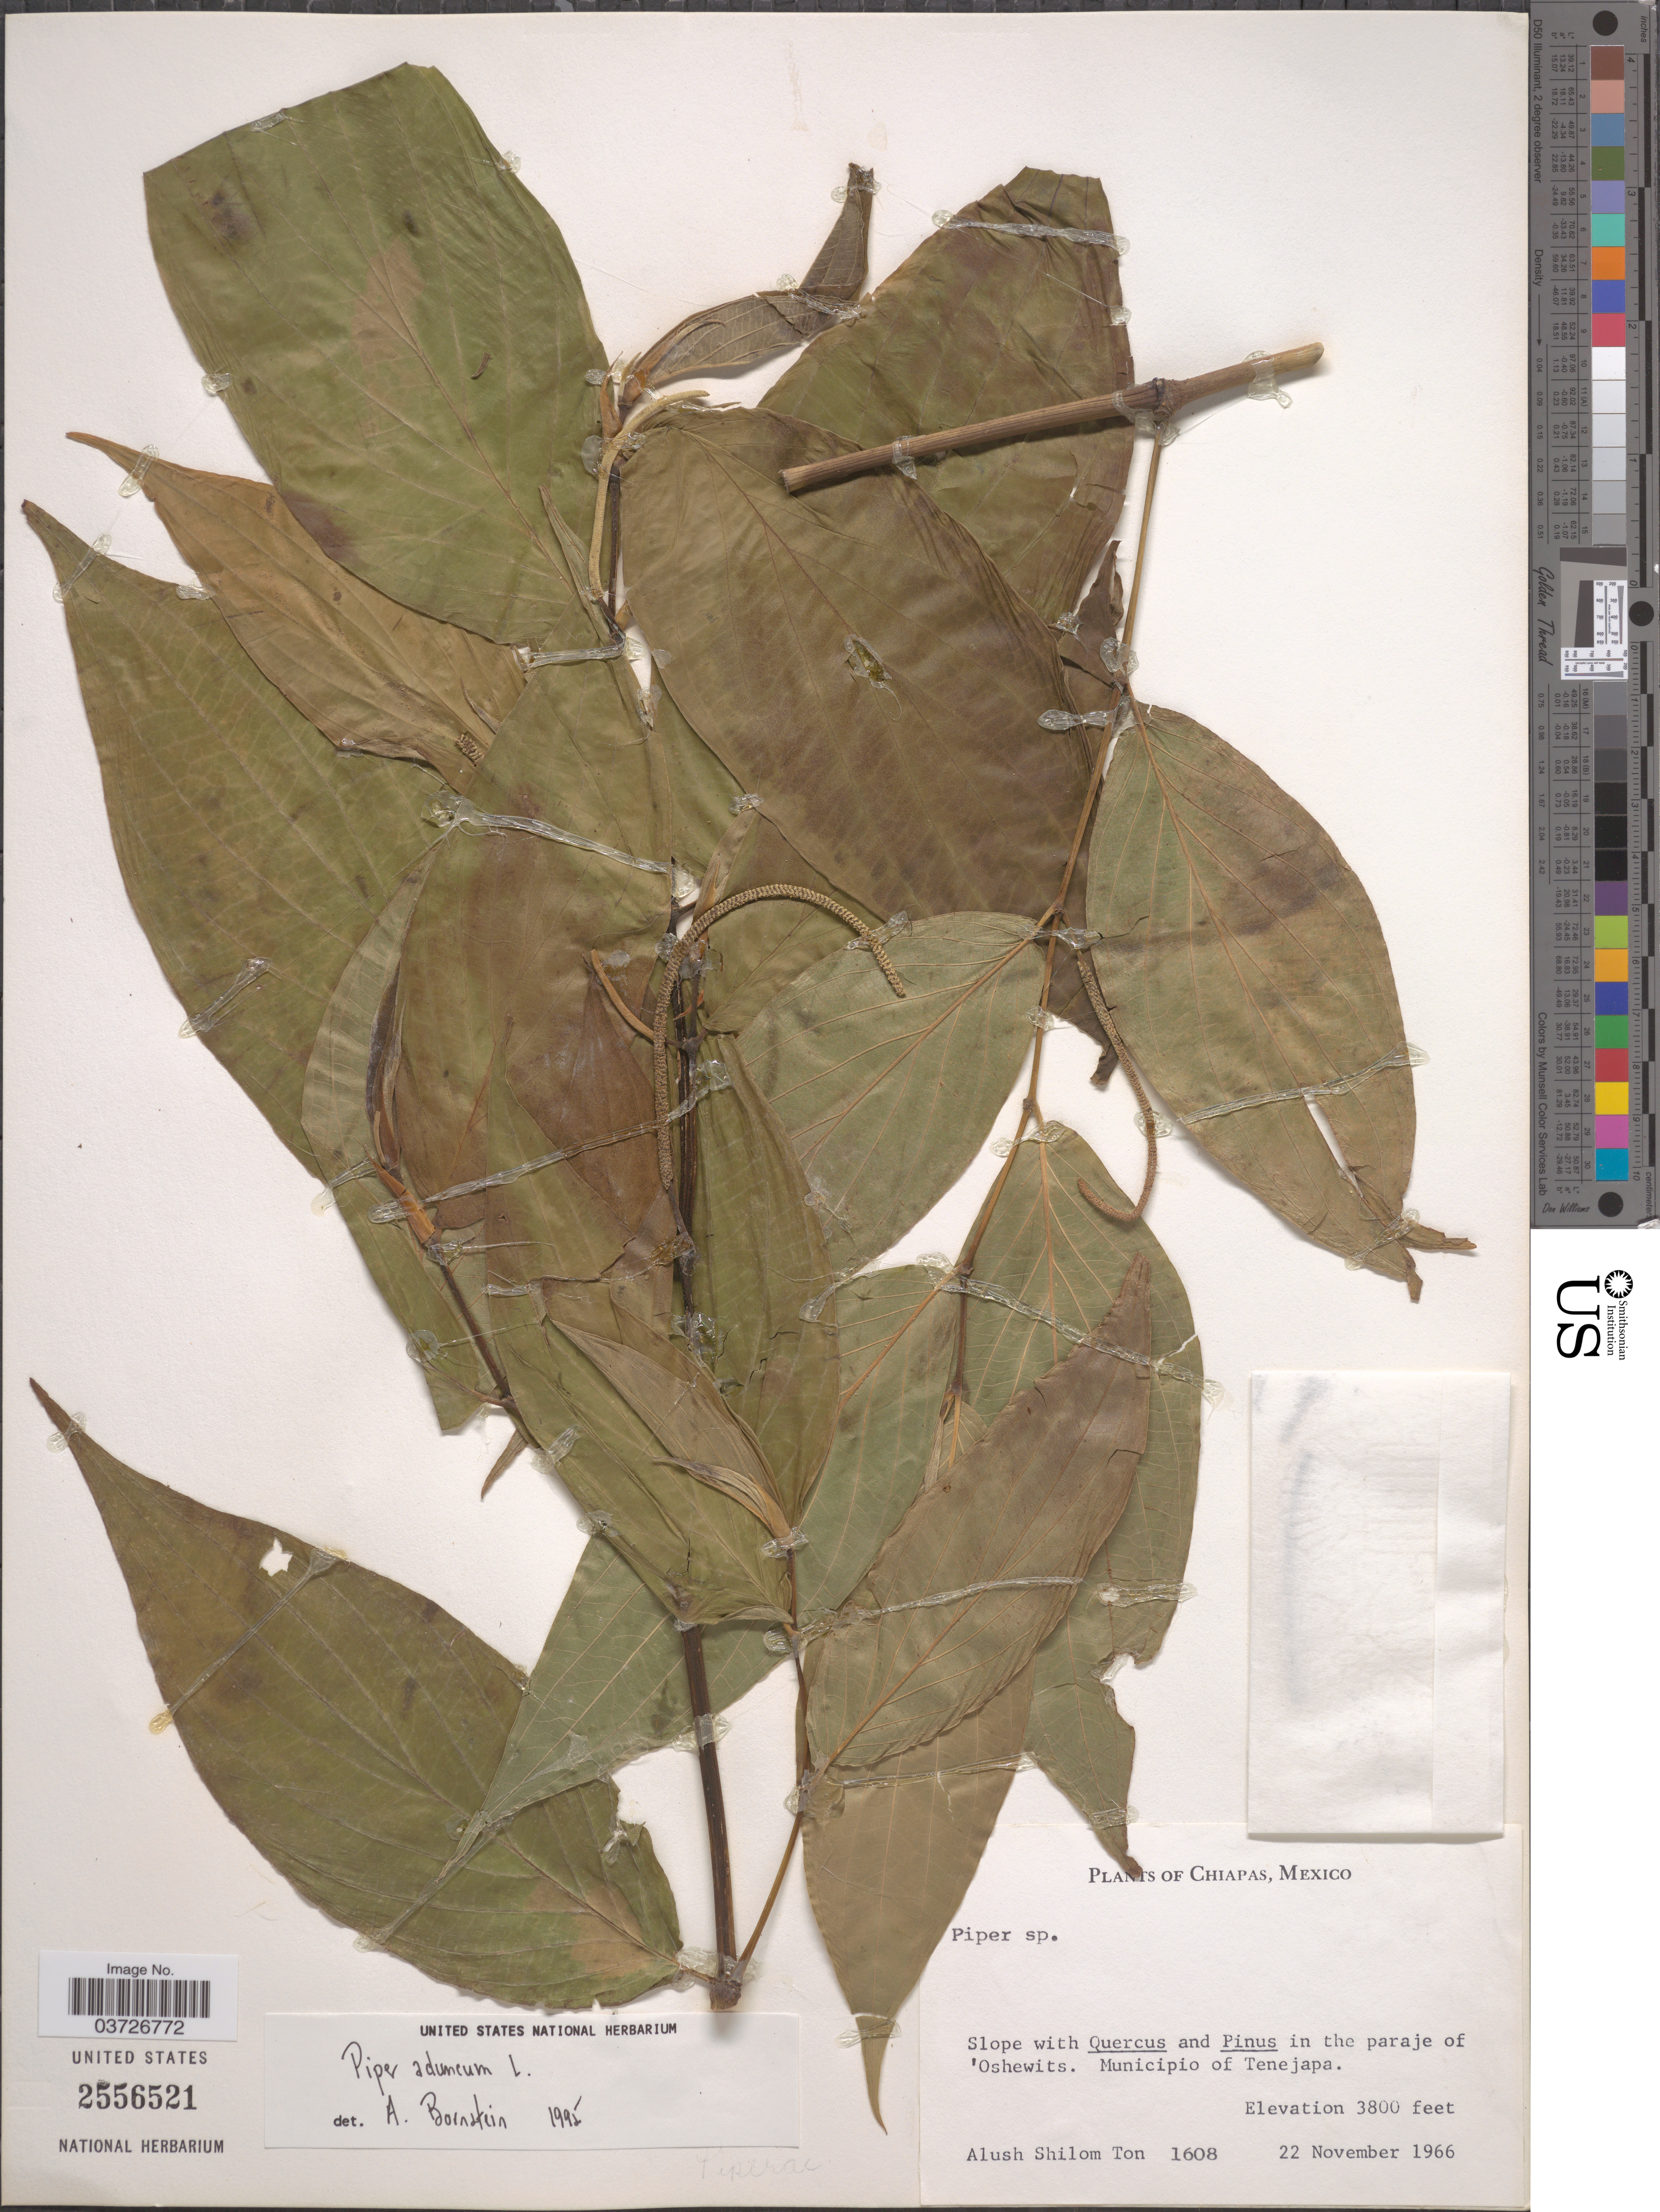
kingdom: Plantae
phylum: Tracheophyta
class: Magnoliopsida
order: Piperales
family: Piperaceae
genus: Piper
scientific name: Piper aduncum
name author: L.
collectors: A. M. Ton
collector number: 1608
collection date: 1966-11-22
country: Mexico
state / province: Chiapas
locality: Municipio of Tenejapa.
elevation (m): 1158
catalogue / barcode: US 2556521